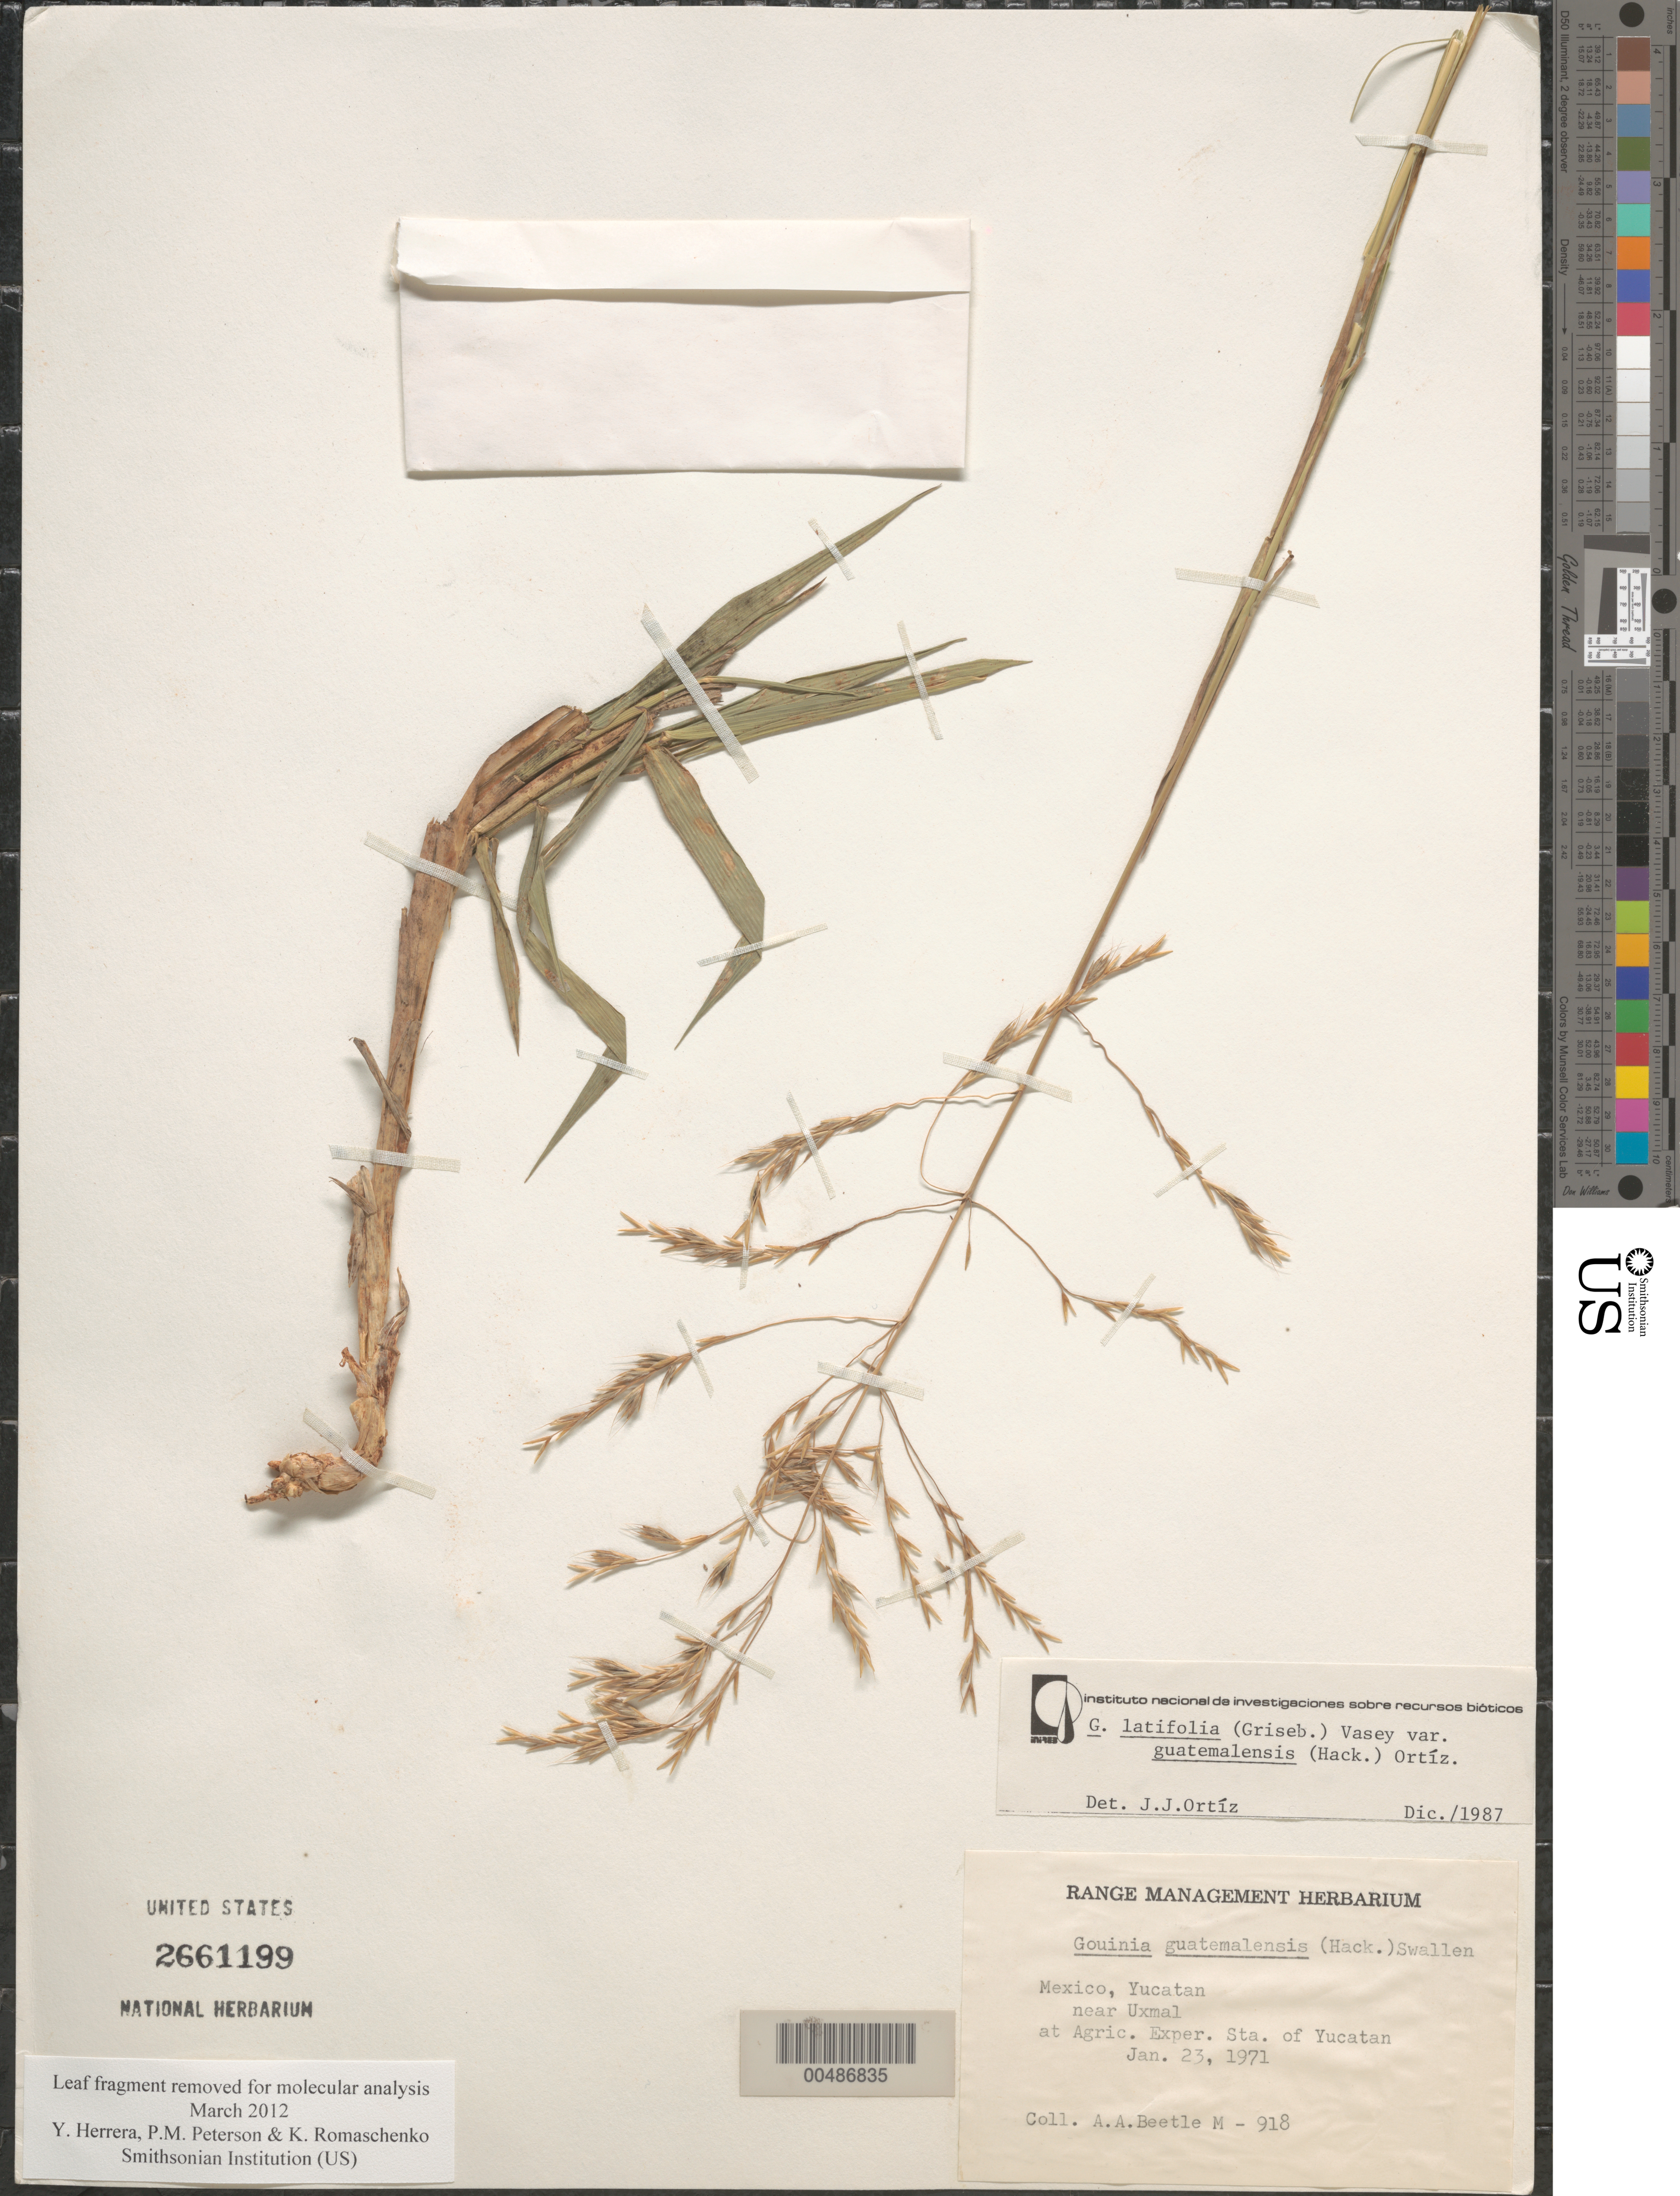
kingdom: Plantae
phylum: Tracheophyta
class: Liliopsida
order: Poales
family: Poaceae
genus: Gouinia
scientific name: Gouinia latifolia var. guatemalensis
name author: (Griseb.) Vasey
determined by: Ort¡z, J. J.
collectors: A. A. Beetle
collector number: M-918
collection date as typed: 23 Jan 1971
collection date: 1971-01-23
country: Mexico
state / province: Yucatan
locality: near Uxmal, at Agric. Exper. Sta. of Yucatan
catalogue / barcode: US 2661199